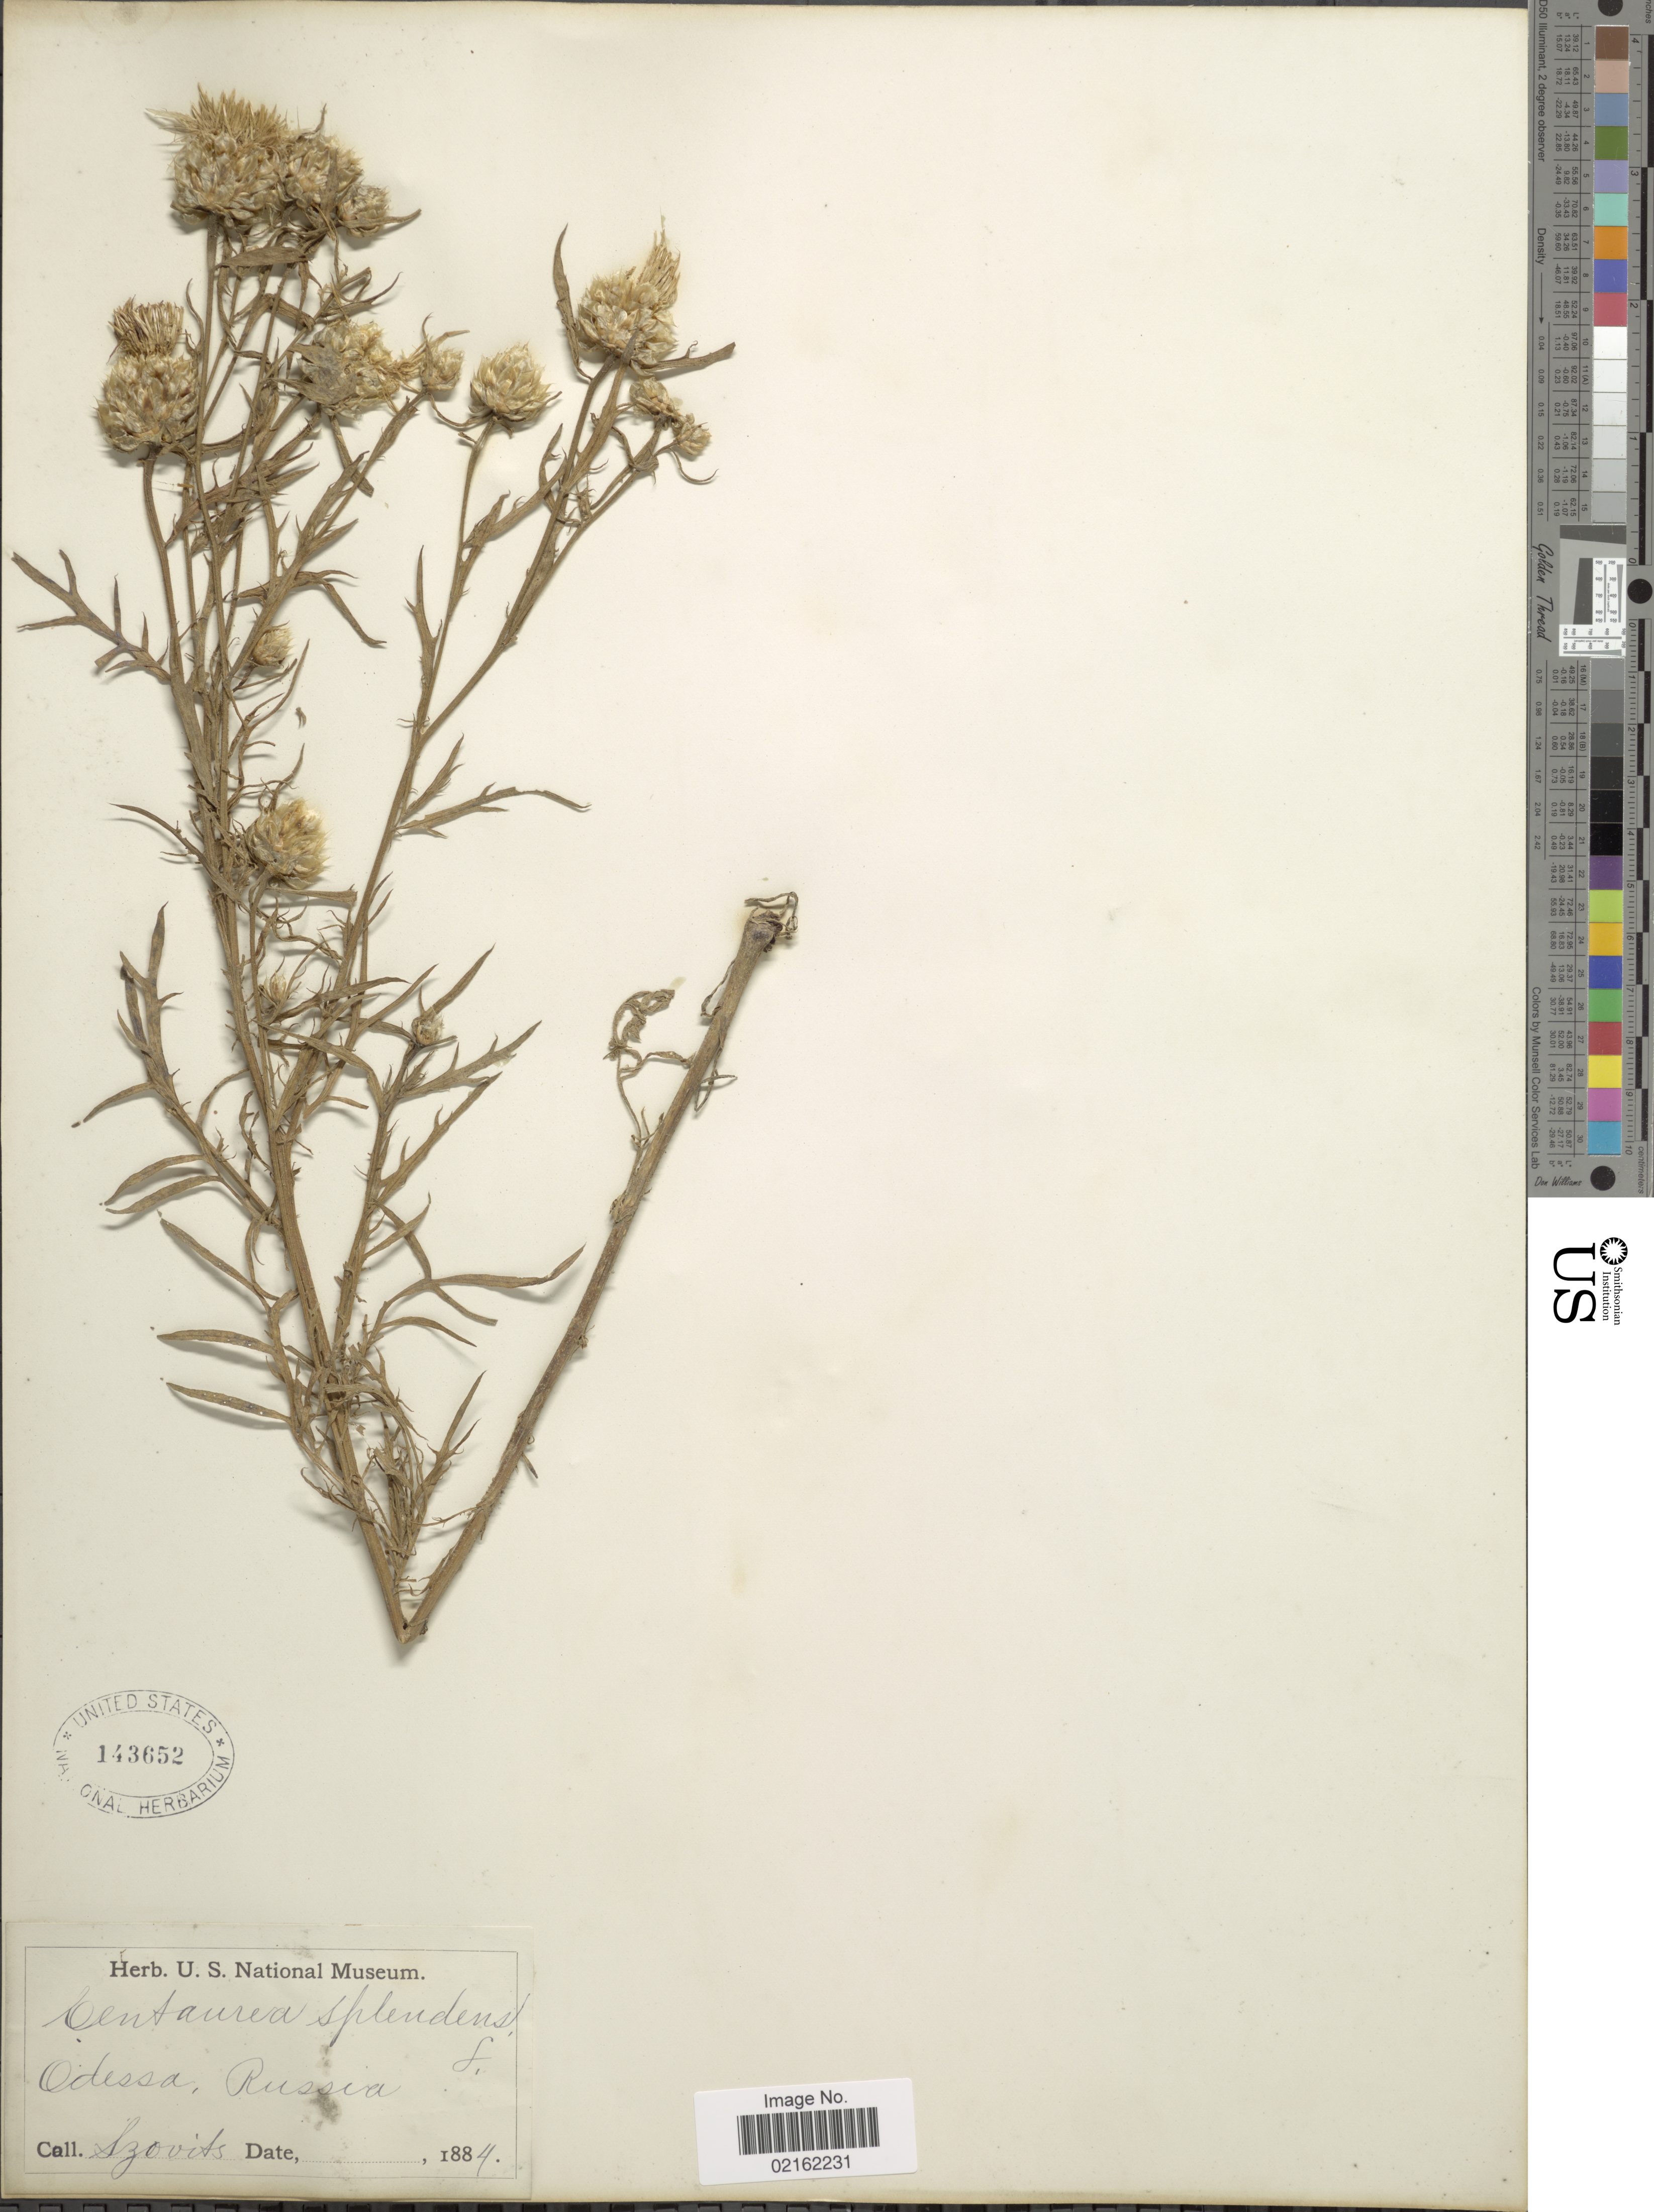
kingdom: Plantae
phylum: Tracheophyta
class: Magnoliopsida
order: Asterales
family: Asteraceae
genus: Centaurea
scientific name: Centaurea margaritacea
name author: Ten.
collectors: Szovits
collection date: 1884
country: Ukraine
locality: Odessa, Russia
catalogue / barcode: US 143652